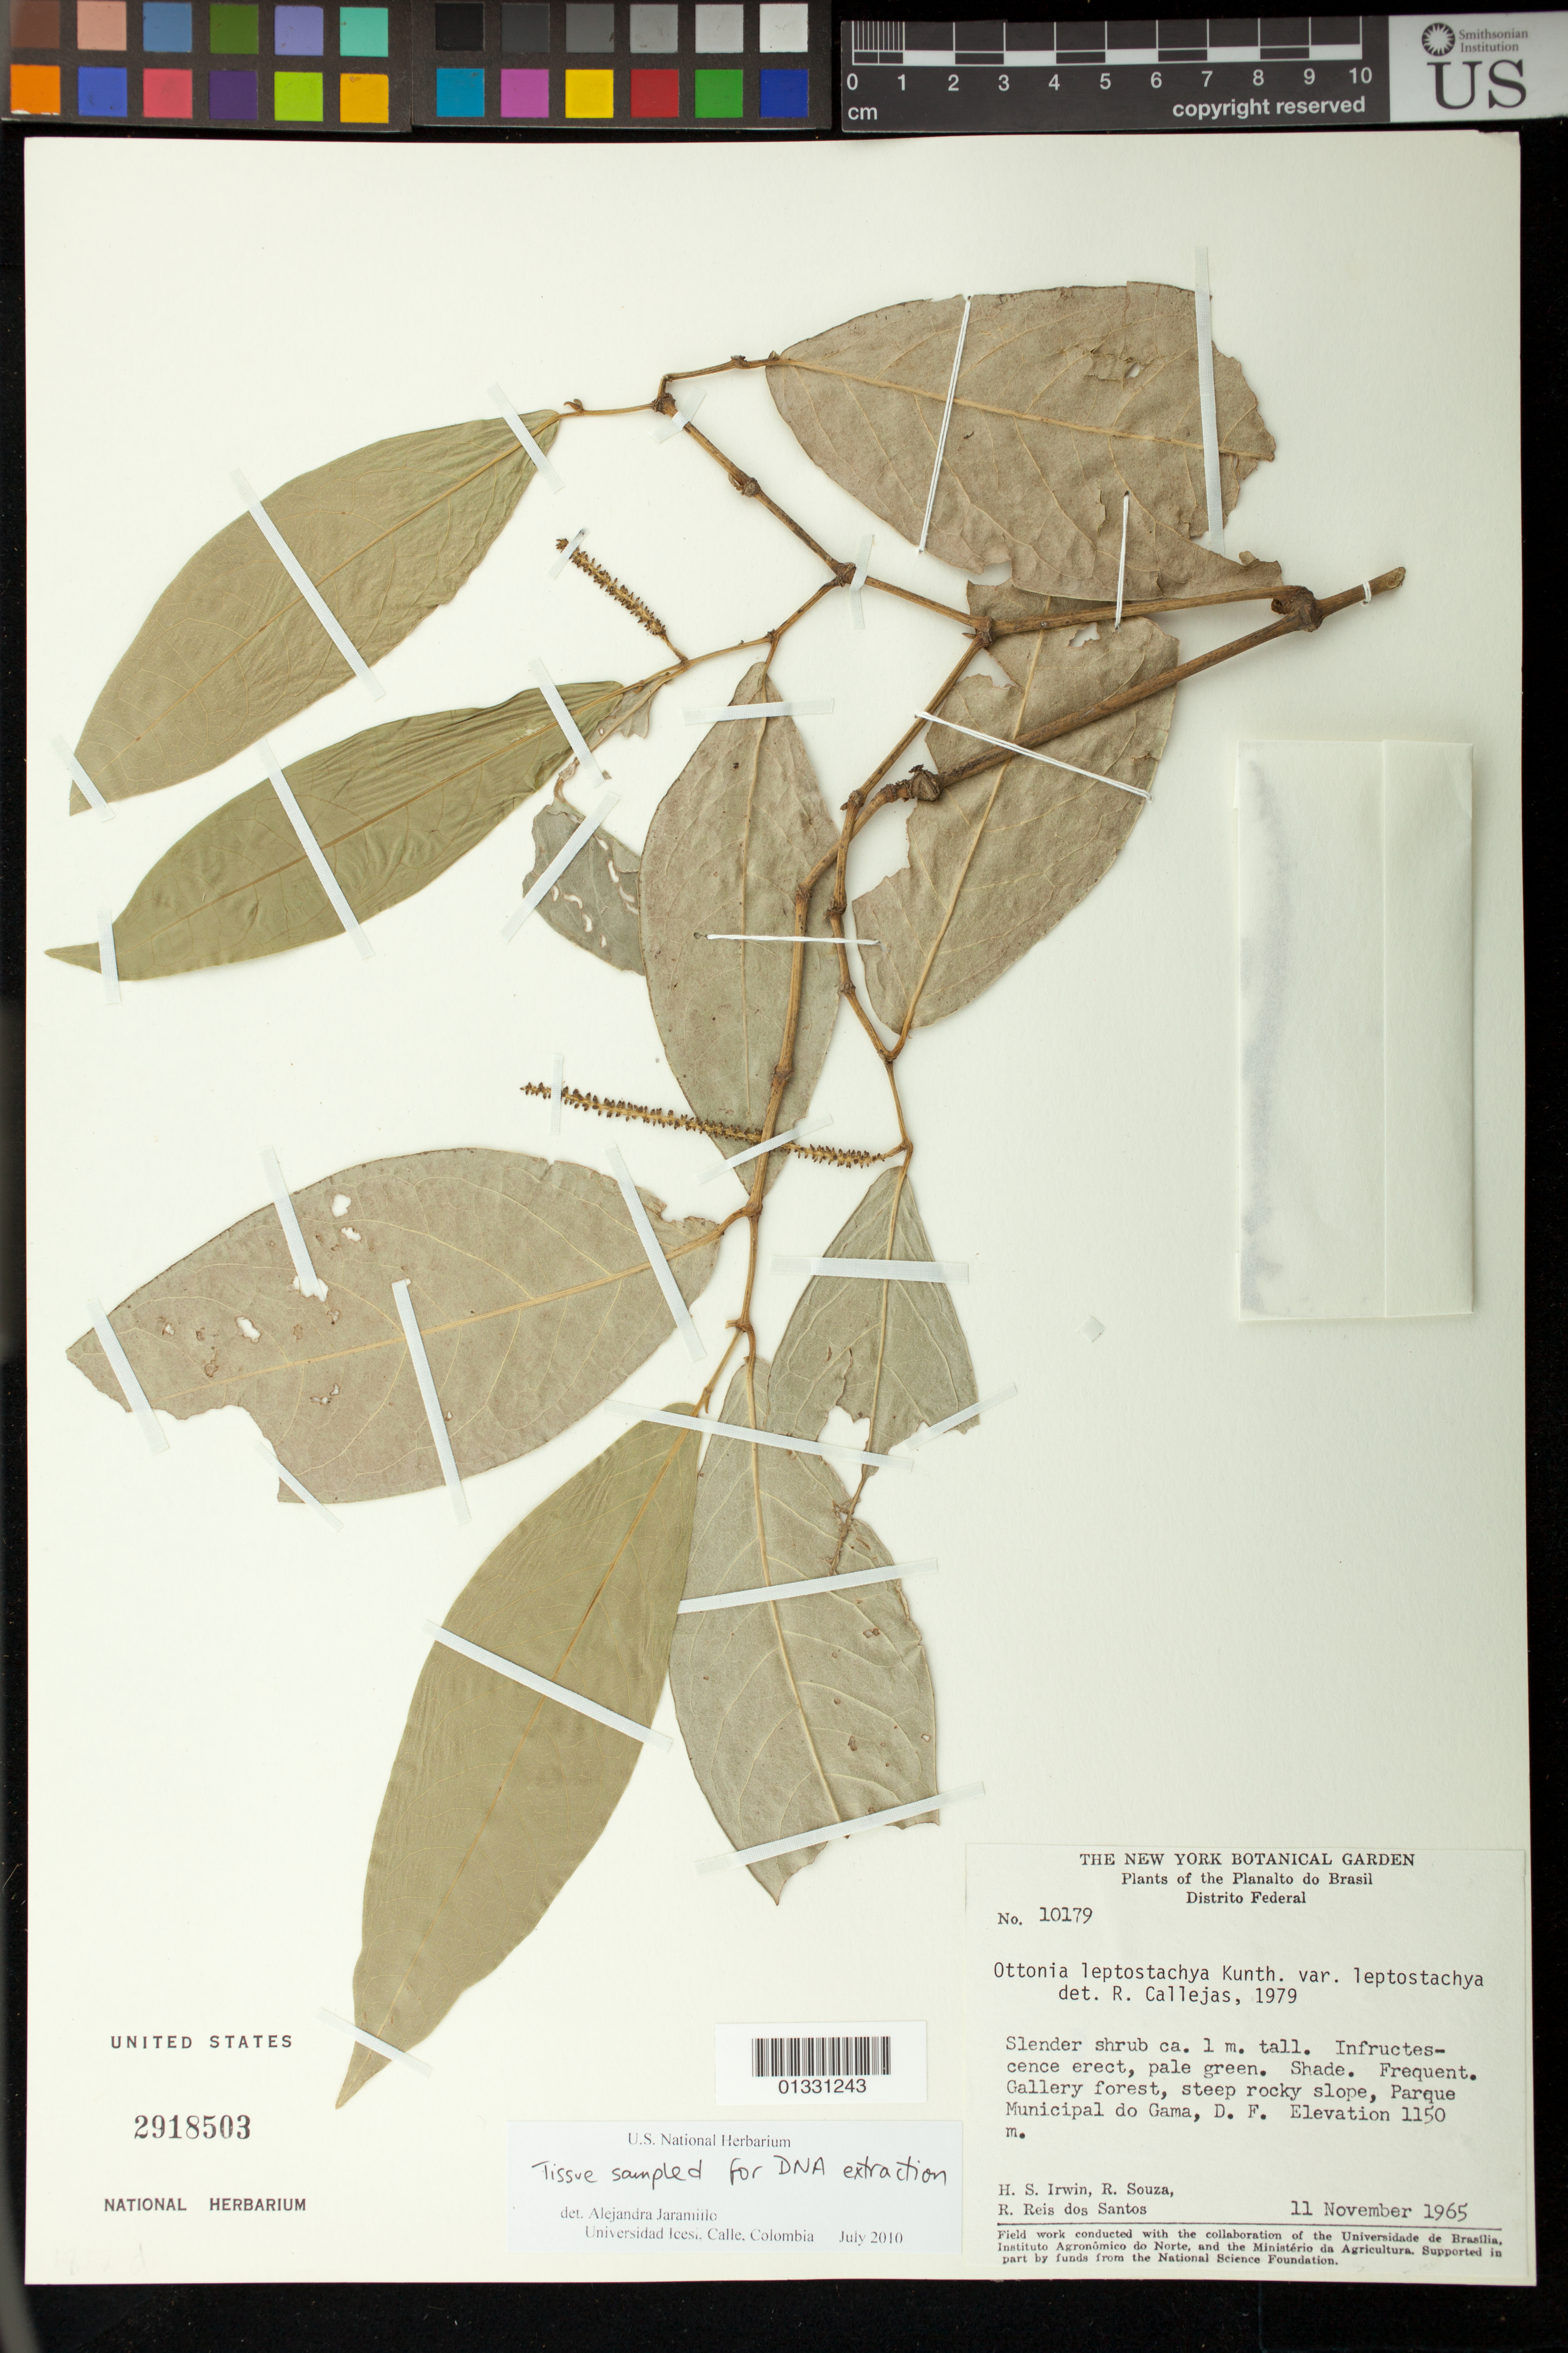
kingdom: Plantae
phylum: Tracheophyta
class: Magnoliopsida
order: Piperales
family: Piperaceae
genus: Piper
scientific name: Piper ovatum var. boncheanum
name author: (C. DC.) Callejas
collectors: H. Irwin, R. Souza & R. R. Santos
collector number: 10179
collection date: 1965-11-11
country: Brazil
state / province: Distrito Federal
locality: Parque Municipal do Gama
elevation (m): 1150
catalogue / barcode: US 2918503